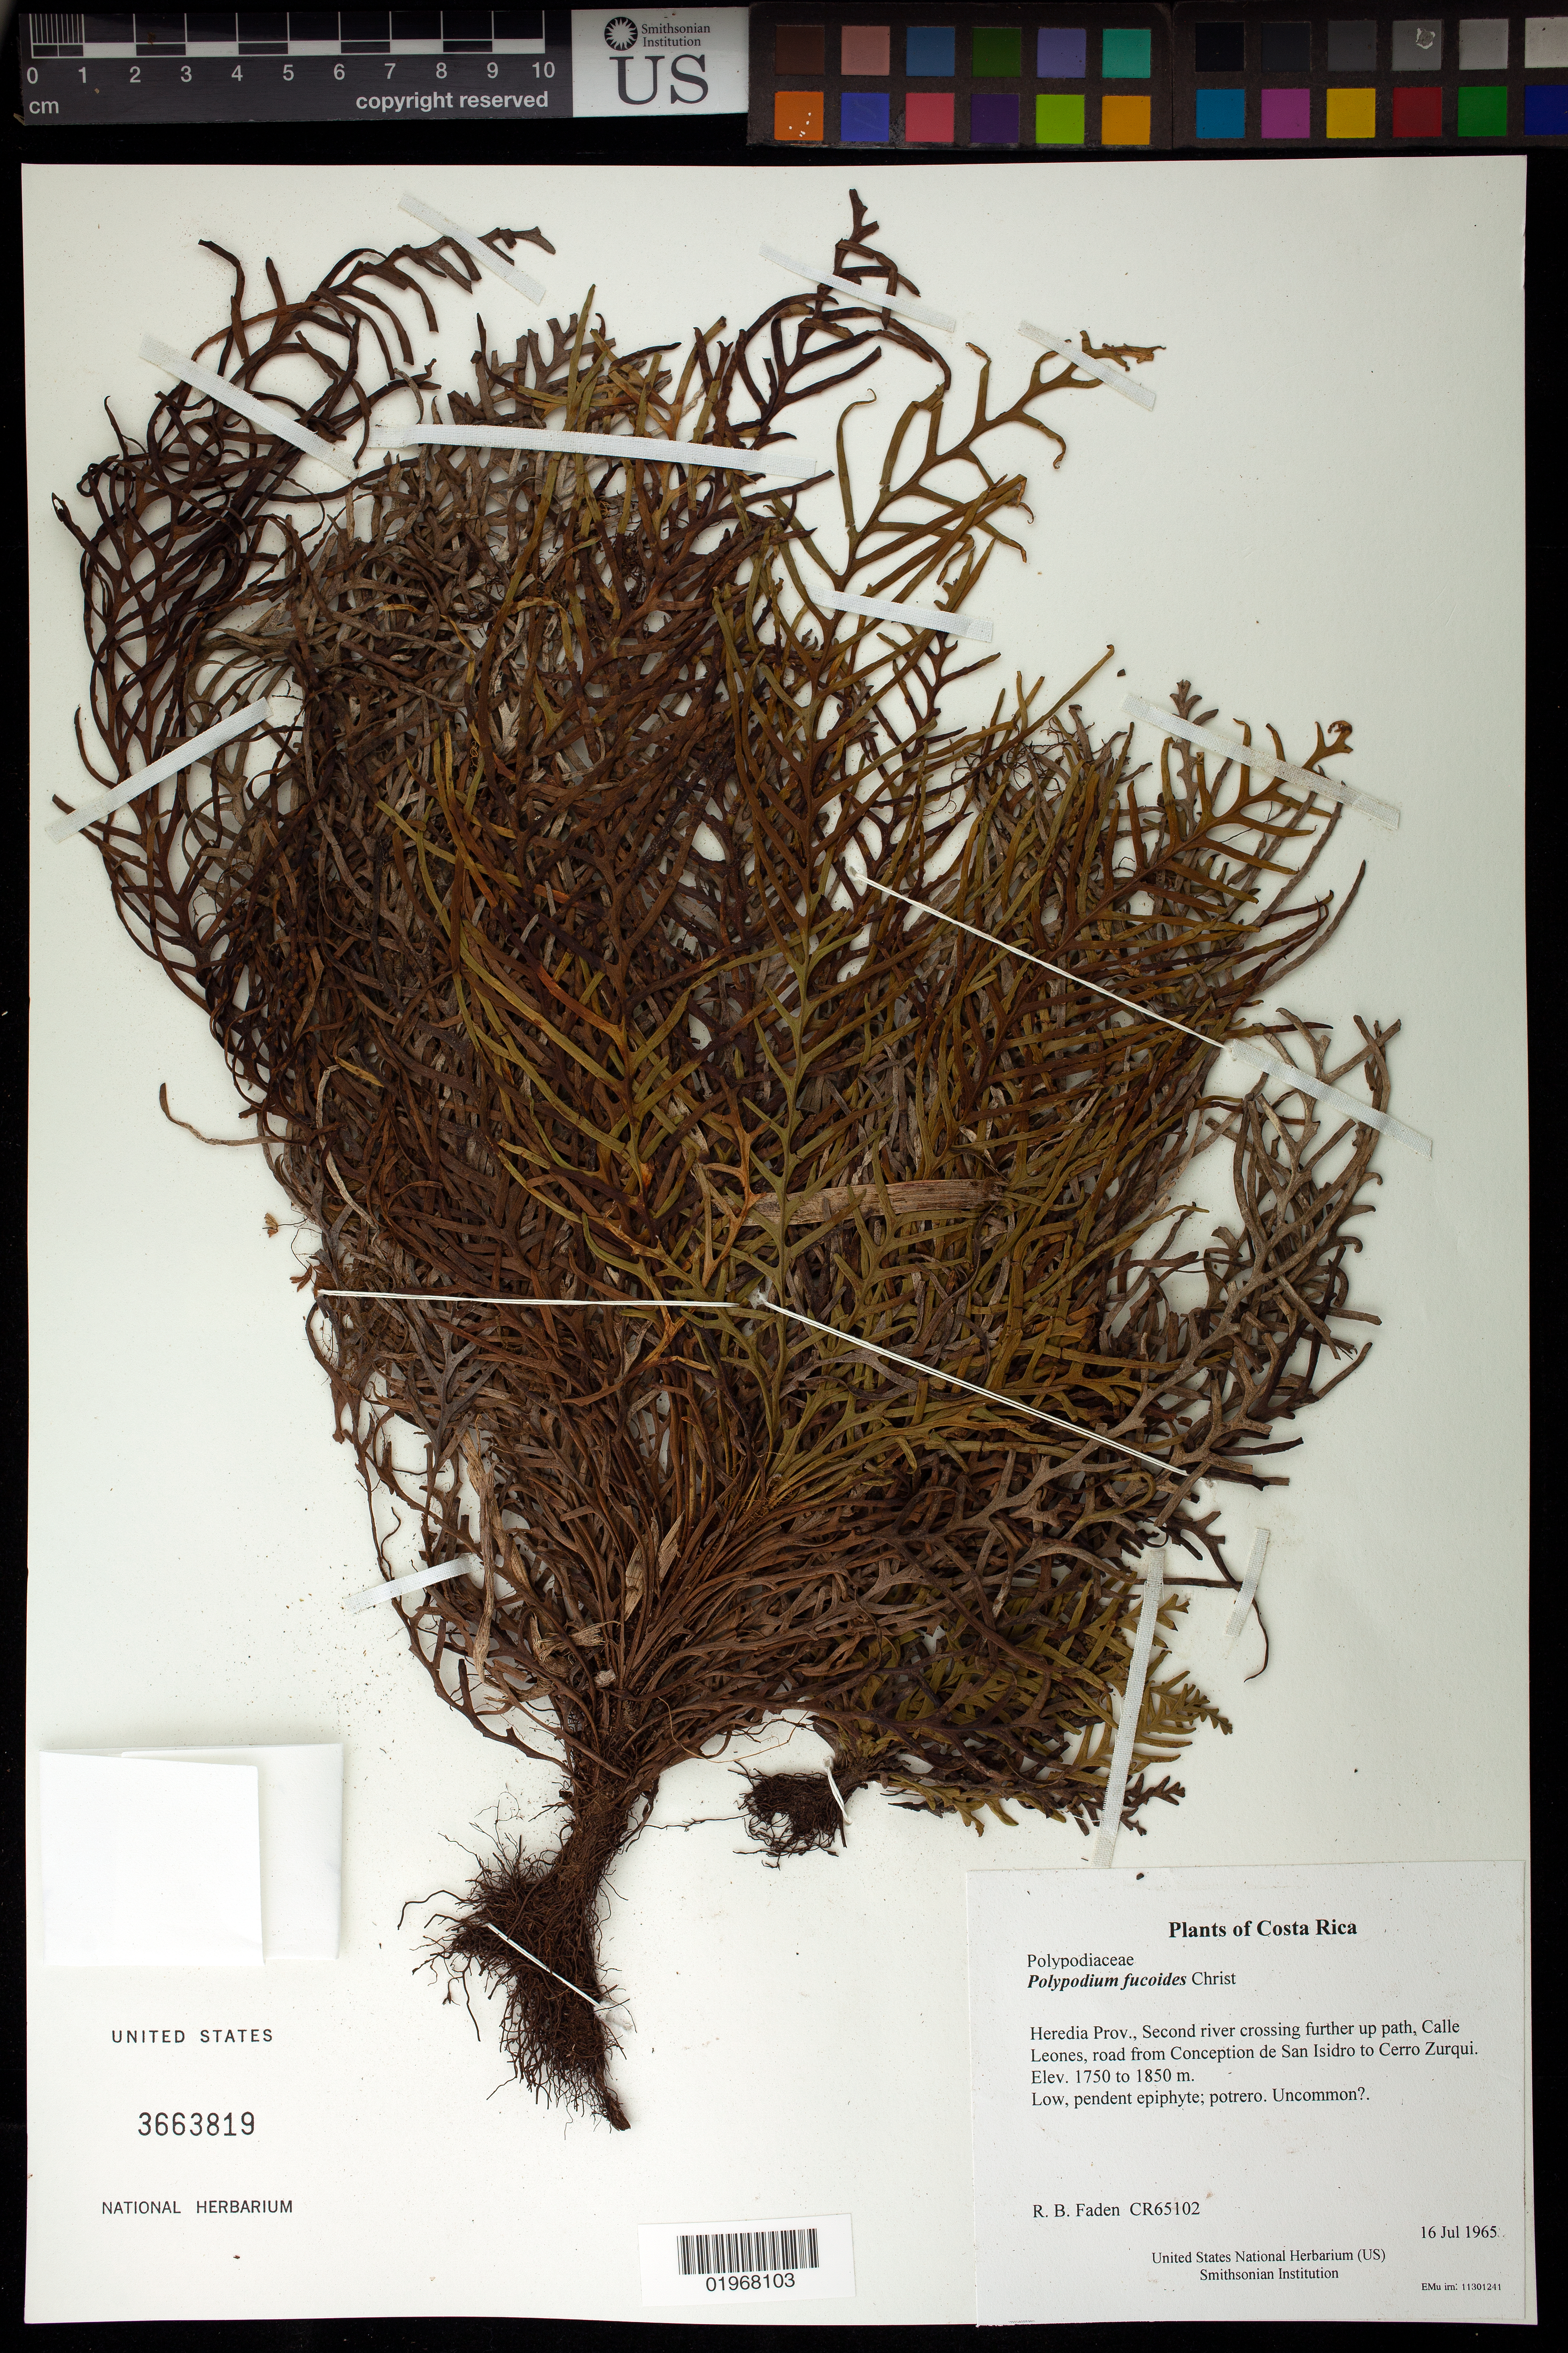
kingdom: Plantae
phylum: Tracheophyta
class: Polypodiopsida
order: Polypodiales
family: Polypodiaceae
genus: Ceradenia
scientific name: Ceradenia fucoides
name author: (Christ) L.E. Bishop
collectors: R. B. Faden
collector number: CR65102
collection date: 1965-07-16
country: Costa Rica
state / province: Heredia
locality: Second river crossing further up path, Calle Leones, road from Conception de San Isidro to Cerro Zurqui.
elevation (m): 1750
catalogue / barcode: US 3663819